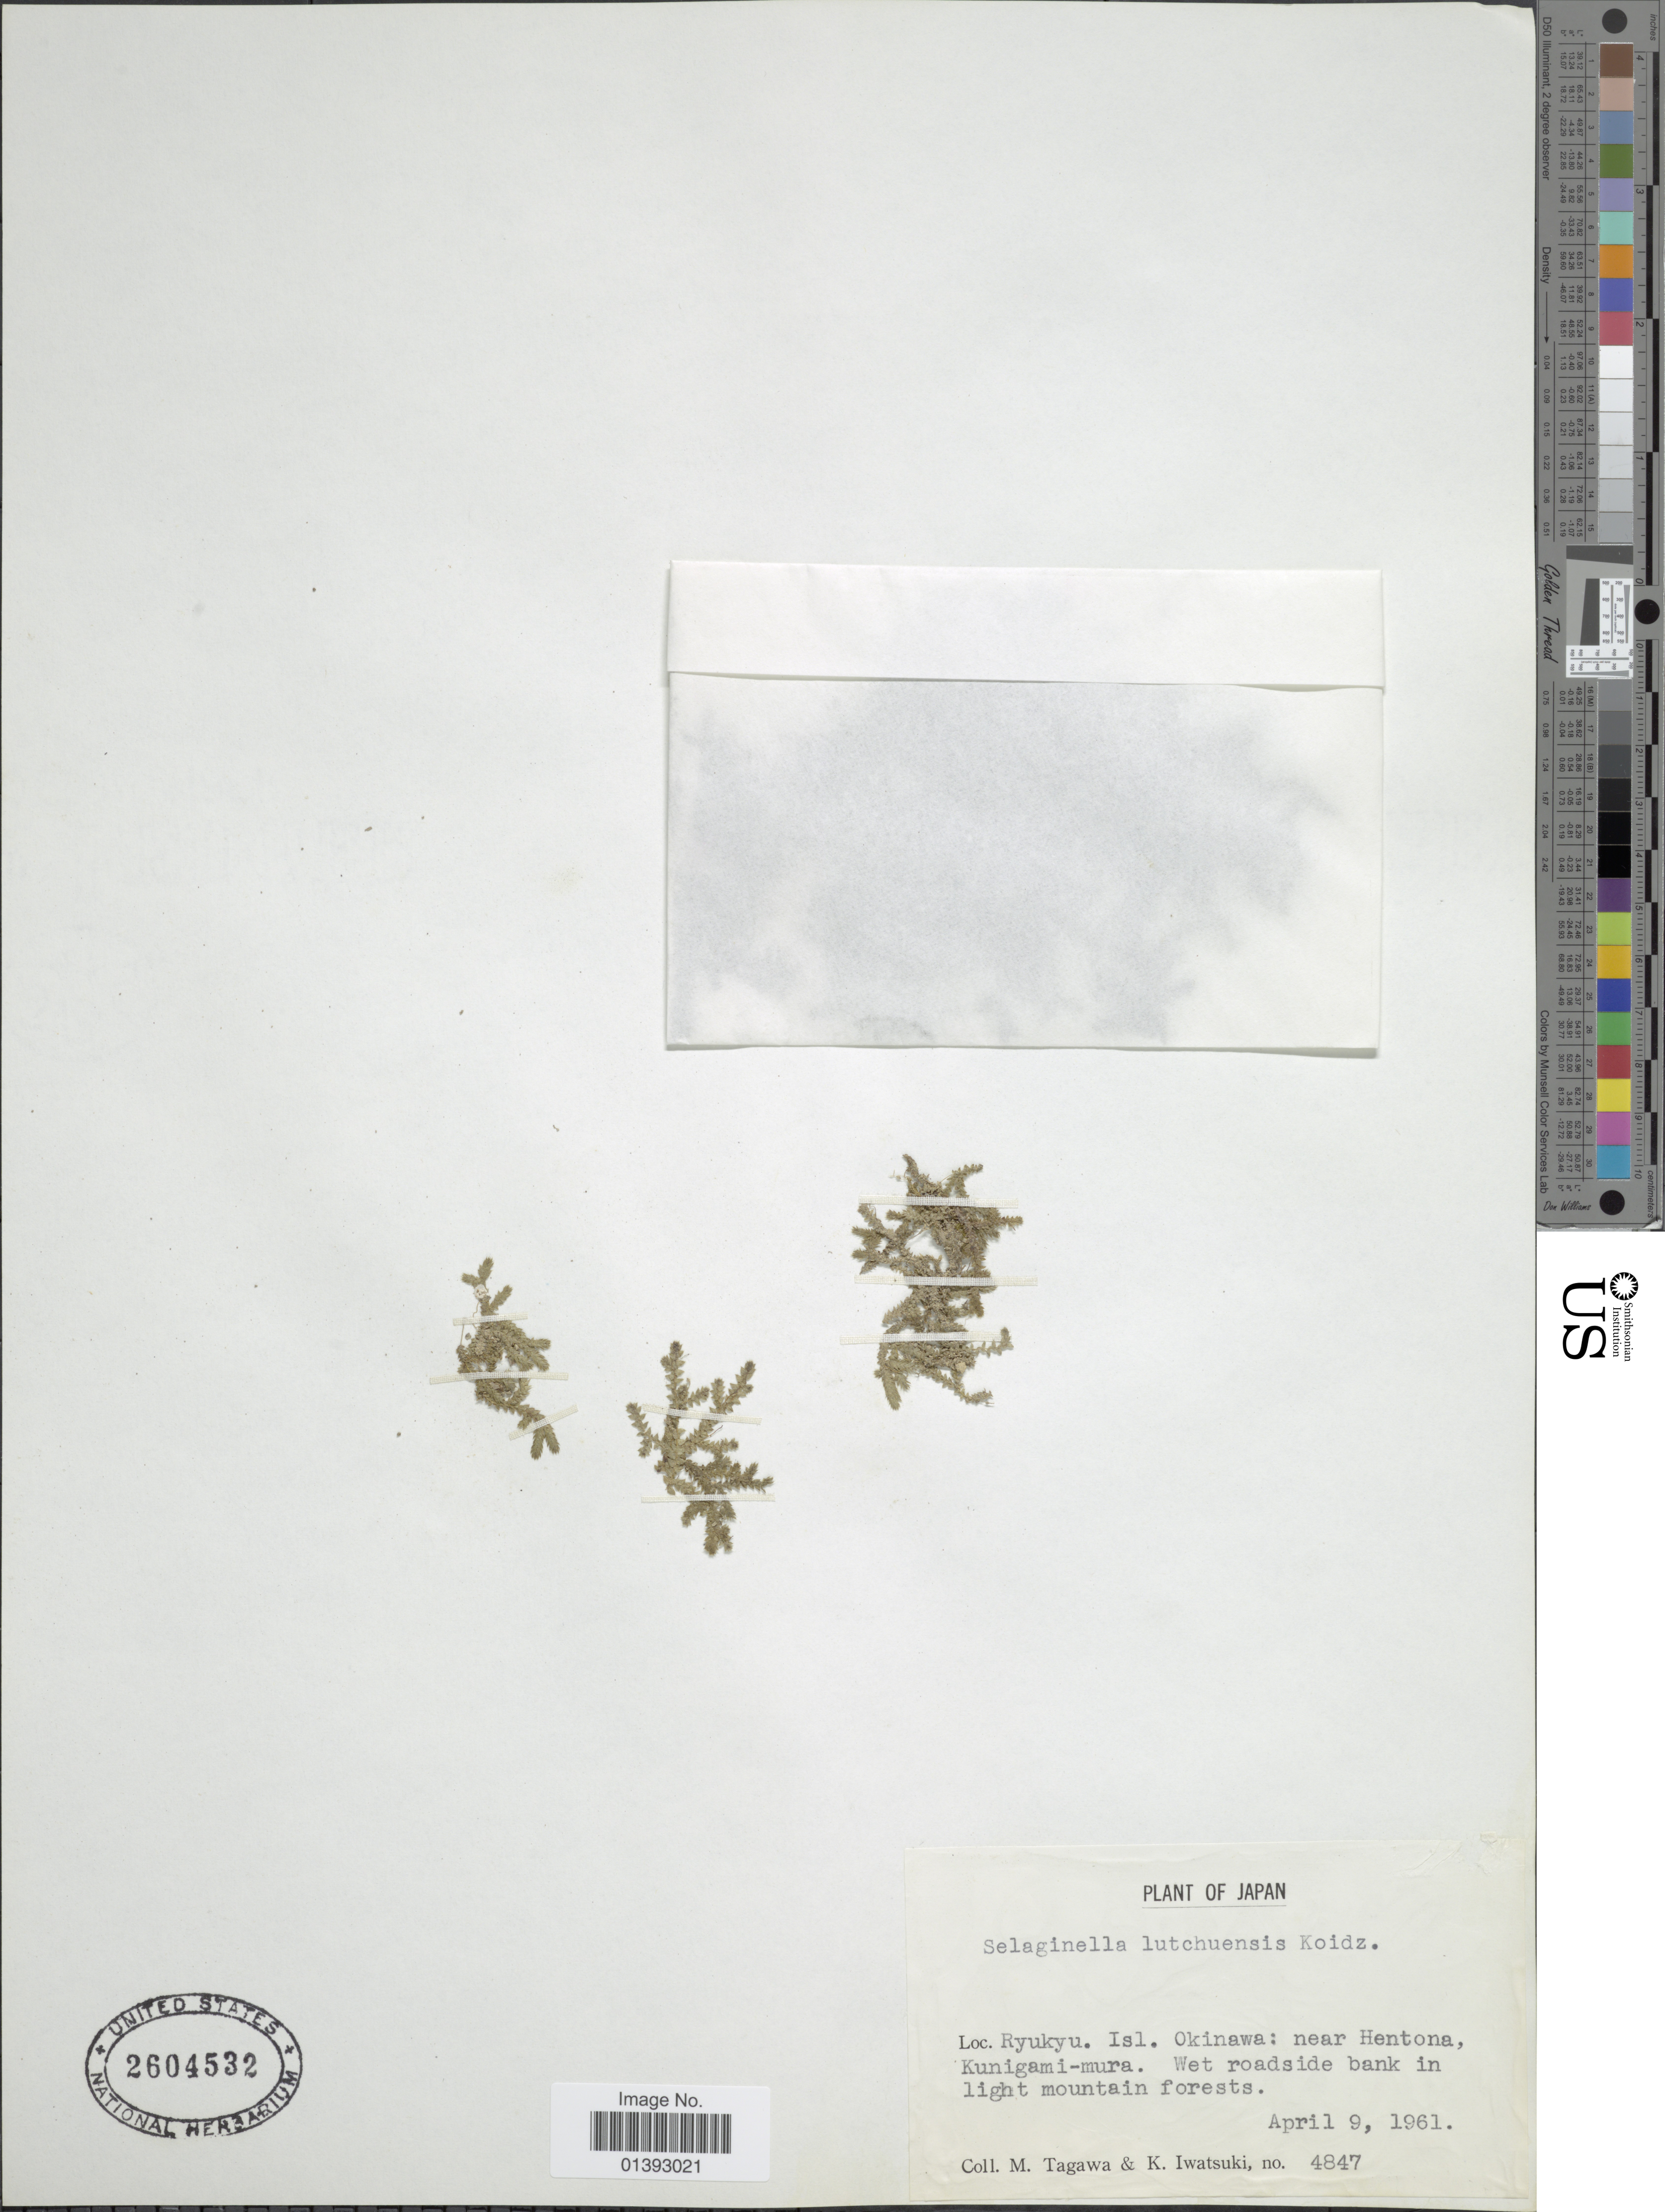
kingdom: Plantae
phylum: Tracheophyta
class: Lycopodiopsida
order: Selaginellales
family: Selaginellaceae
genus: Selaginella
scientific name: Selaginella lutchuensis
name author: Koidz.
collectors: M. Tagawa & K. Iwatsuki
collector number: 4847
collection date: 1961-04-09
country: Japan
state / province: Okinawa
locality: Ryukyu Isl. near Hentona, Kunigami-mura, wet roadside bank in light mountain forest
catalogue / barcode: US 2604532